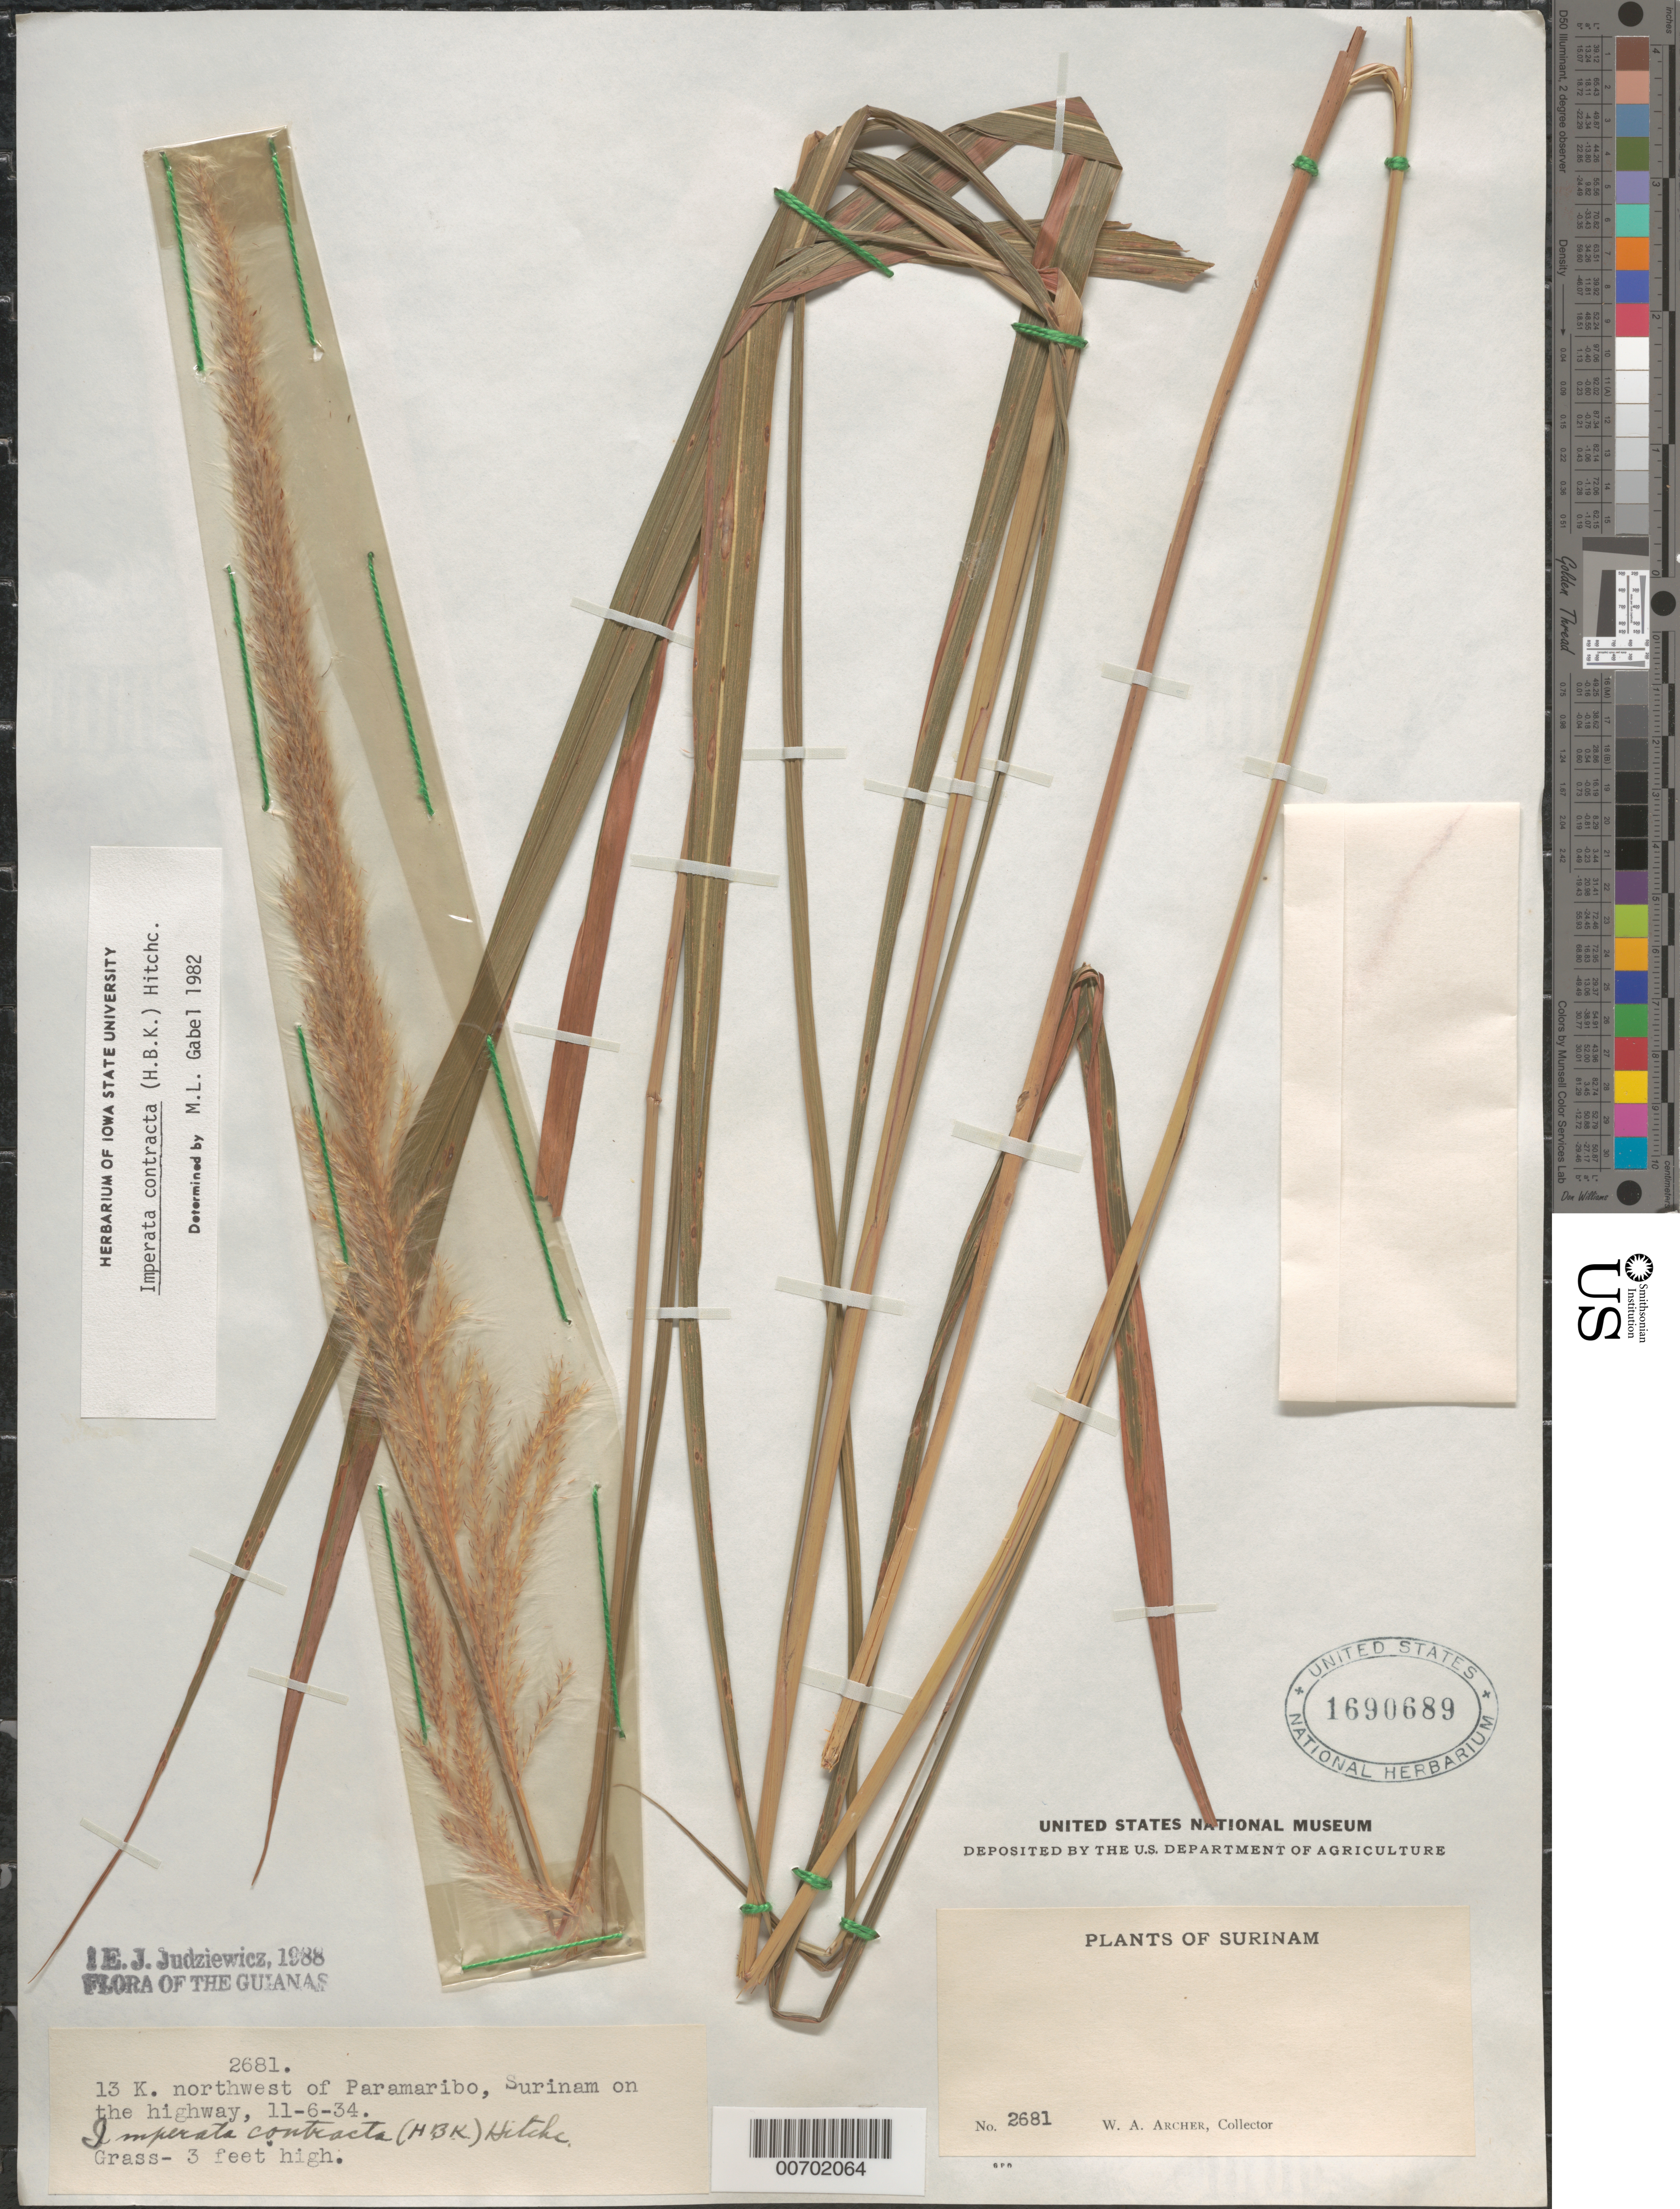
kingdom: Plantae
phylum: Tracheophyta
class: Liliopsida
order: Poales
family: Poaceae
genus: Imperata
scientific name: Imperata contracta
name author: (Kunth) Hitchc.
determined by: Judziewicz, E. J.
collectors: W. A. Archer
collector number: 2681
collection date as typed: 6-Nov-34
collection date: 1934-11-06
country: Suriname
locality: Paramaribo, 13 km NW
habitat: Highway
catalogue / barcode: US 1690689